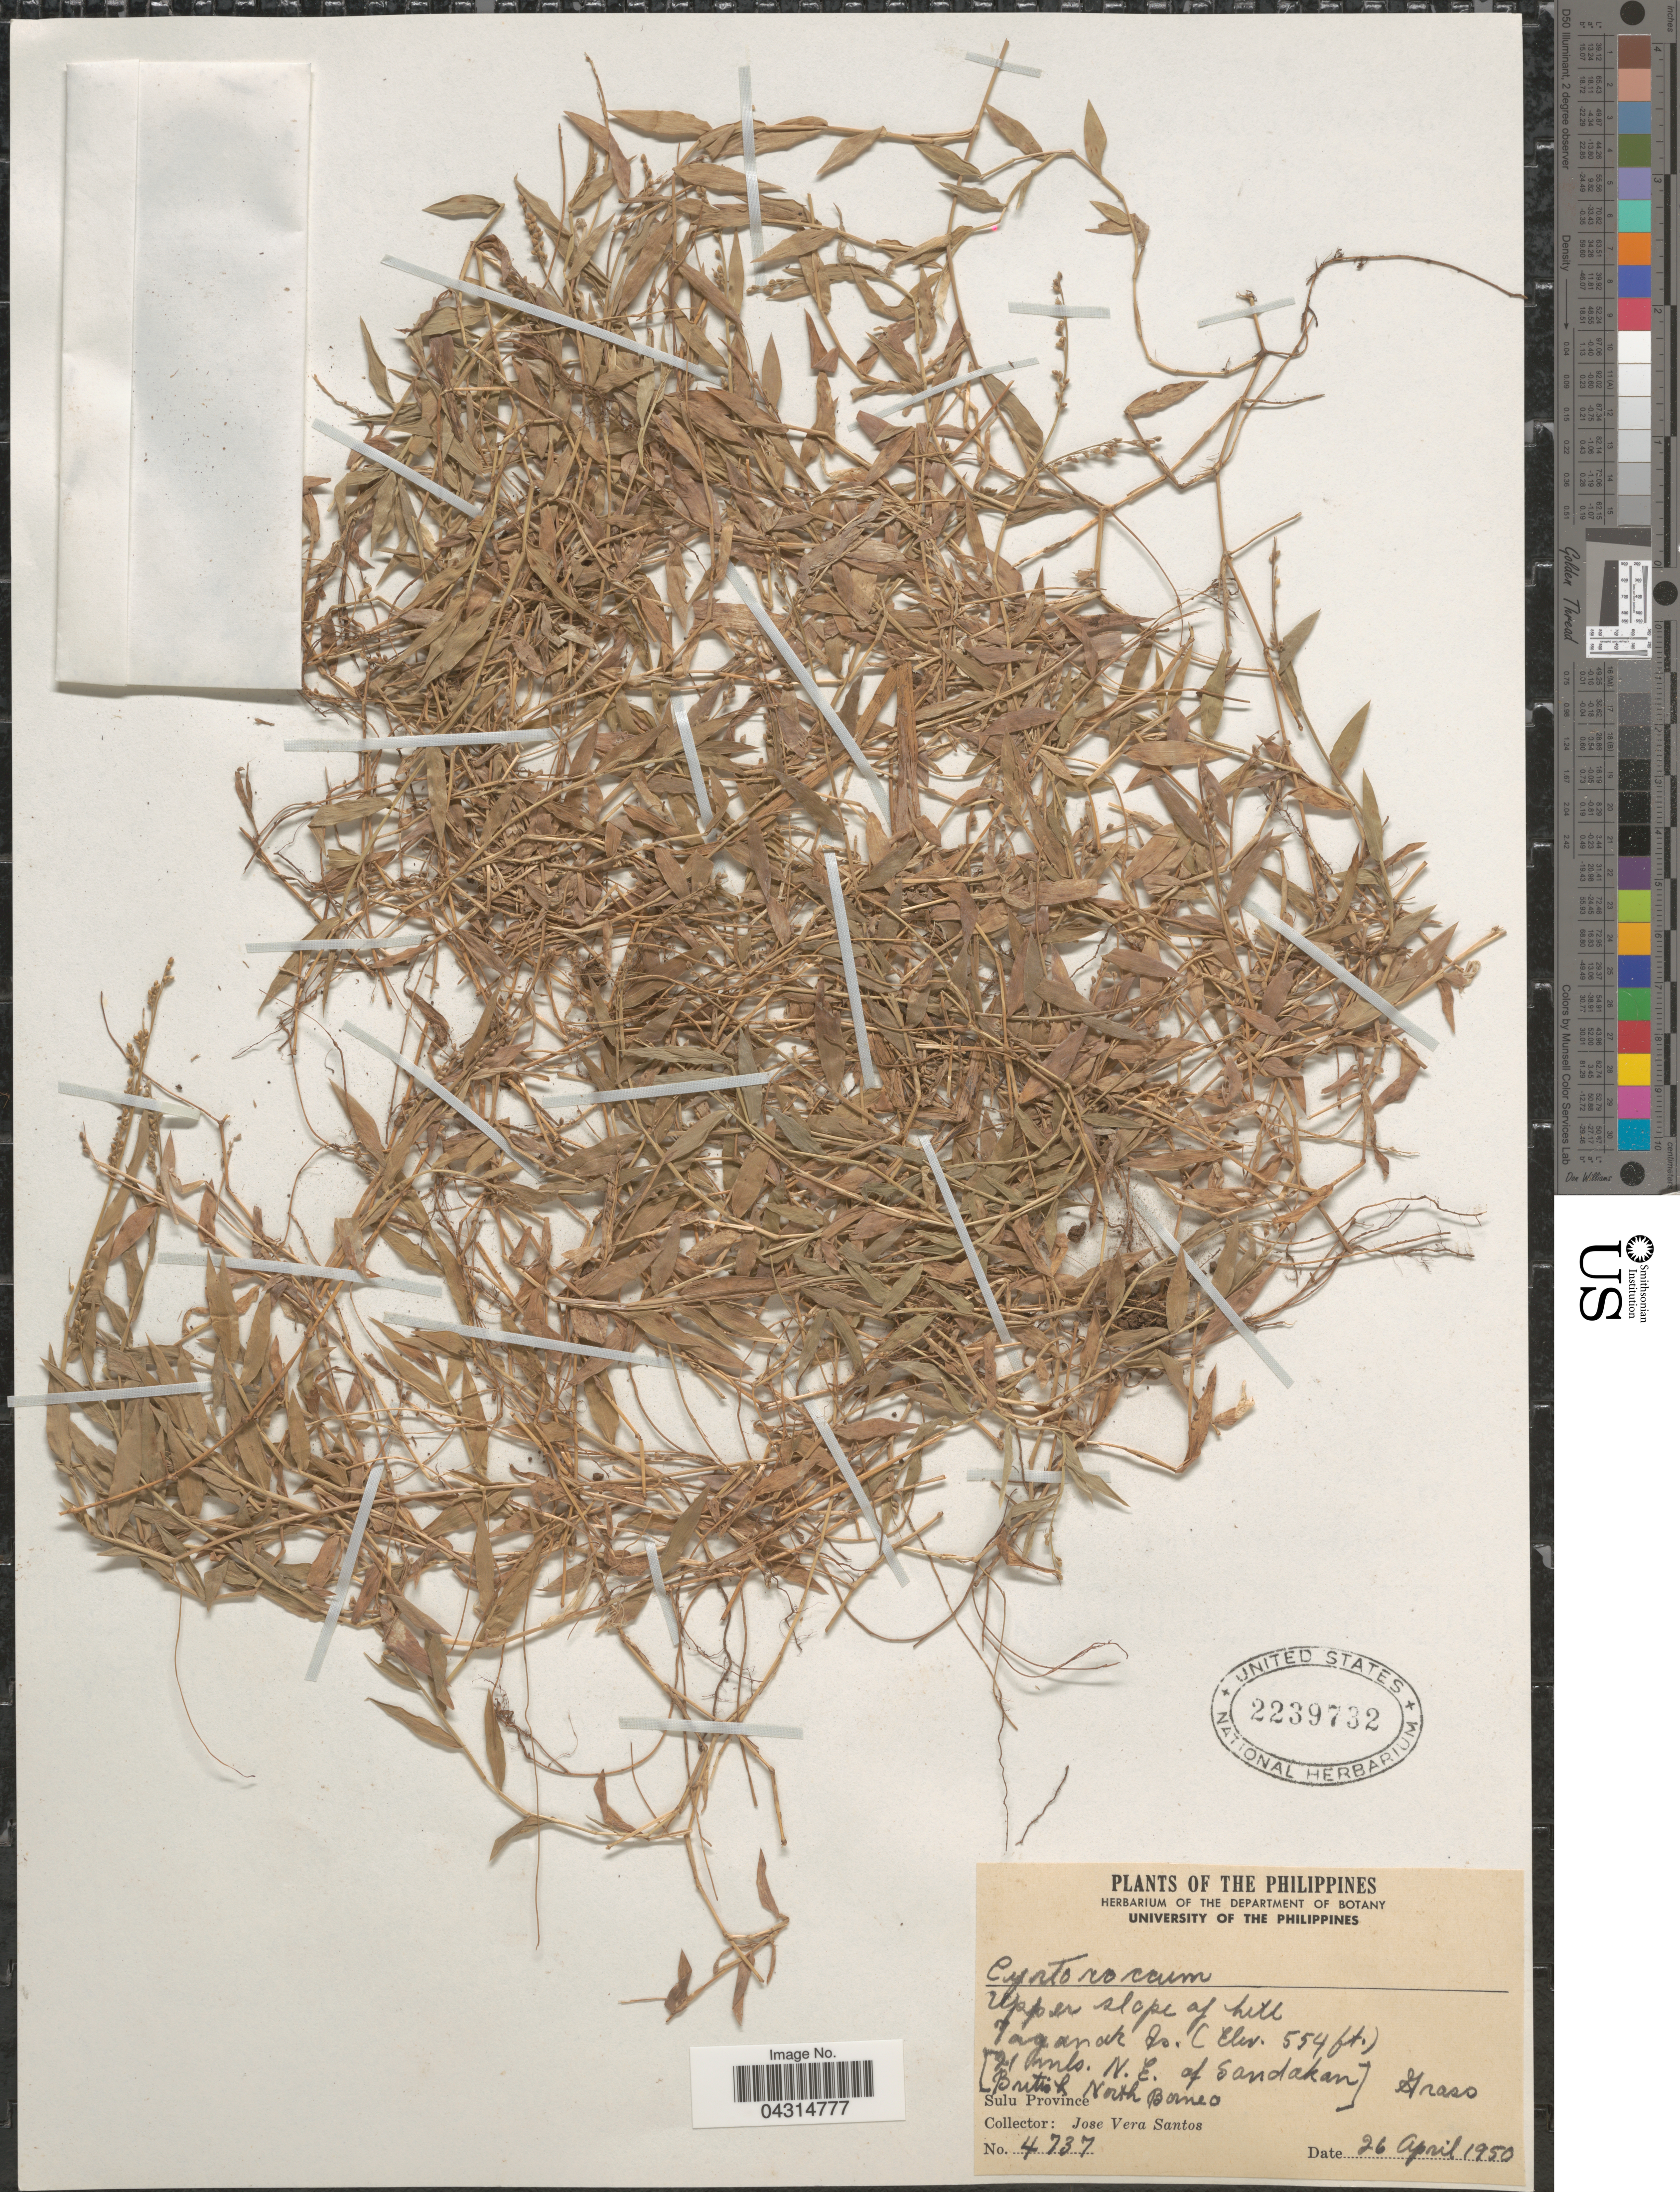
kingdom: Plantae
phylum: Tracheophyta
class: Liliopsida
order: Poales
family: Poaceae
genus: Cyrtococcum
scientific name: Cyrtococcum sp.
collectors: J. Santos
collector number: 4737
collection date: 1950-04-26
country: Philippines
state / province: Muslim Mindanao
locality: Upper slope of hill Taganak Co. 21 mls. N.E. of Sandakan, British North Borneo. Sulu Province.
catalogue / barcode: US 2239732